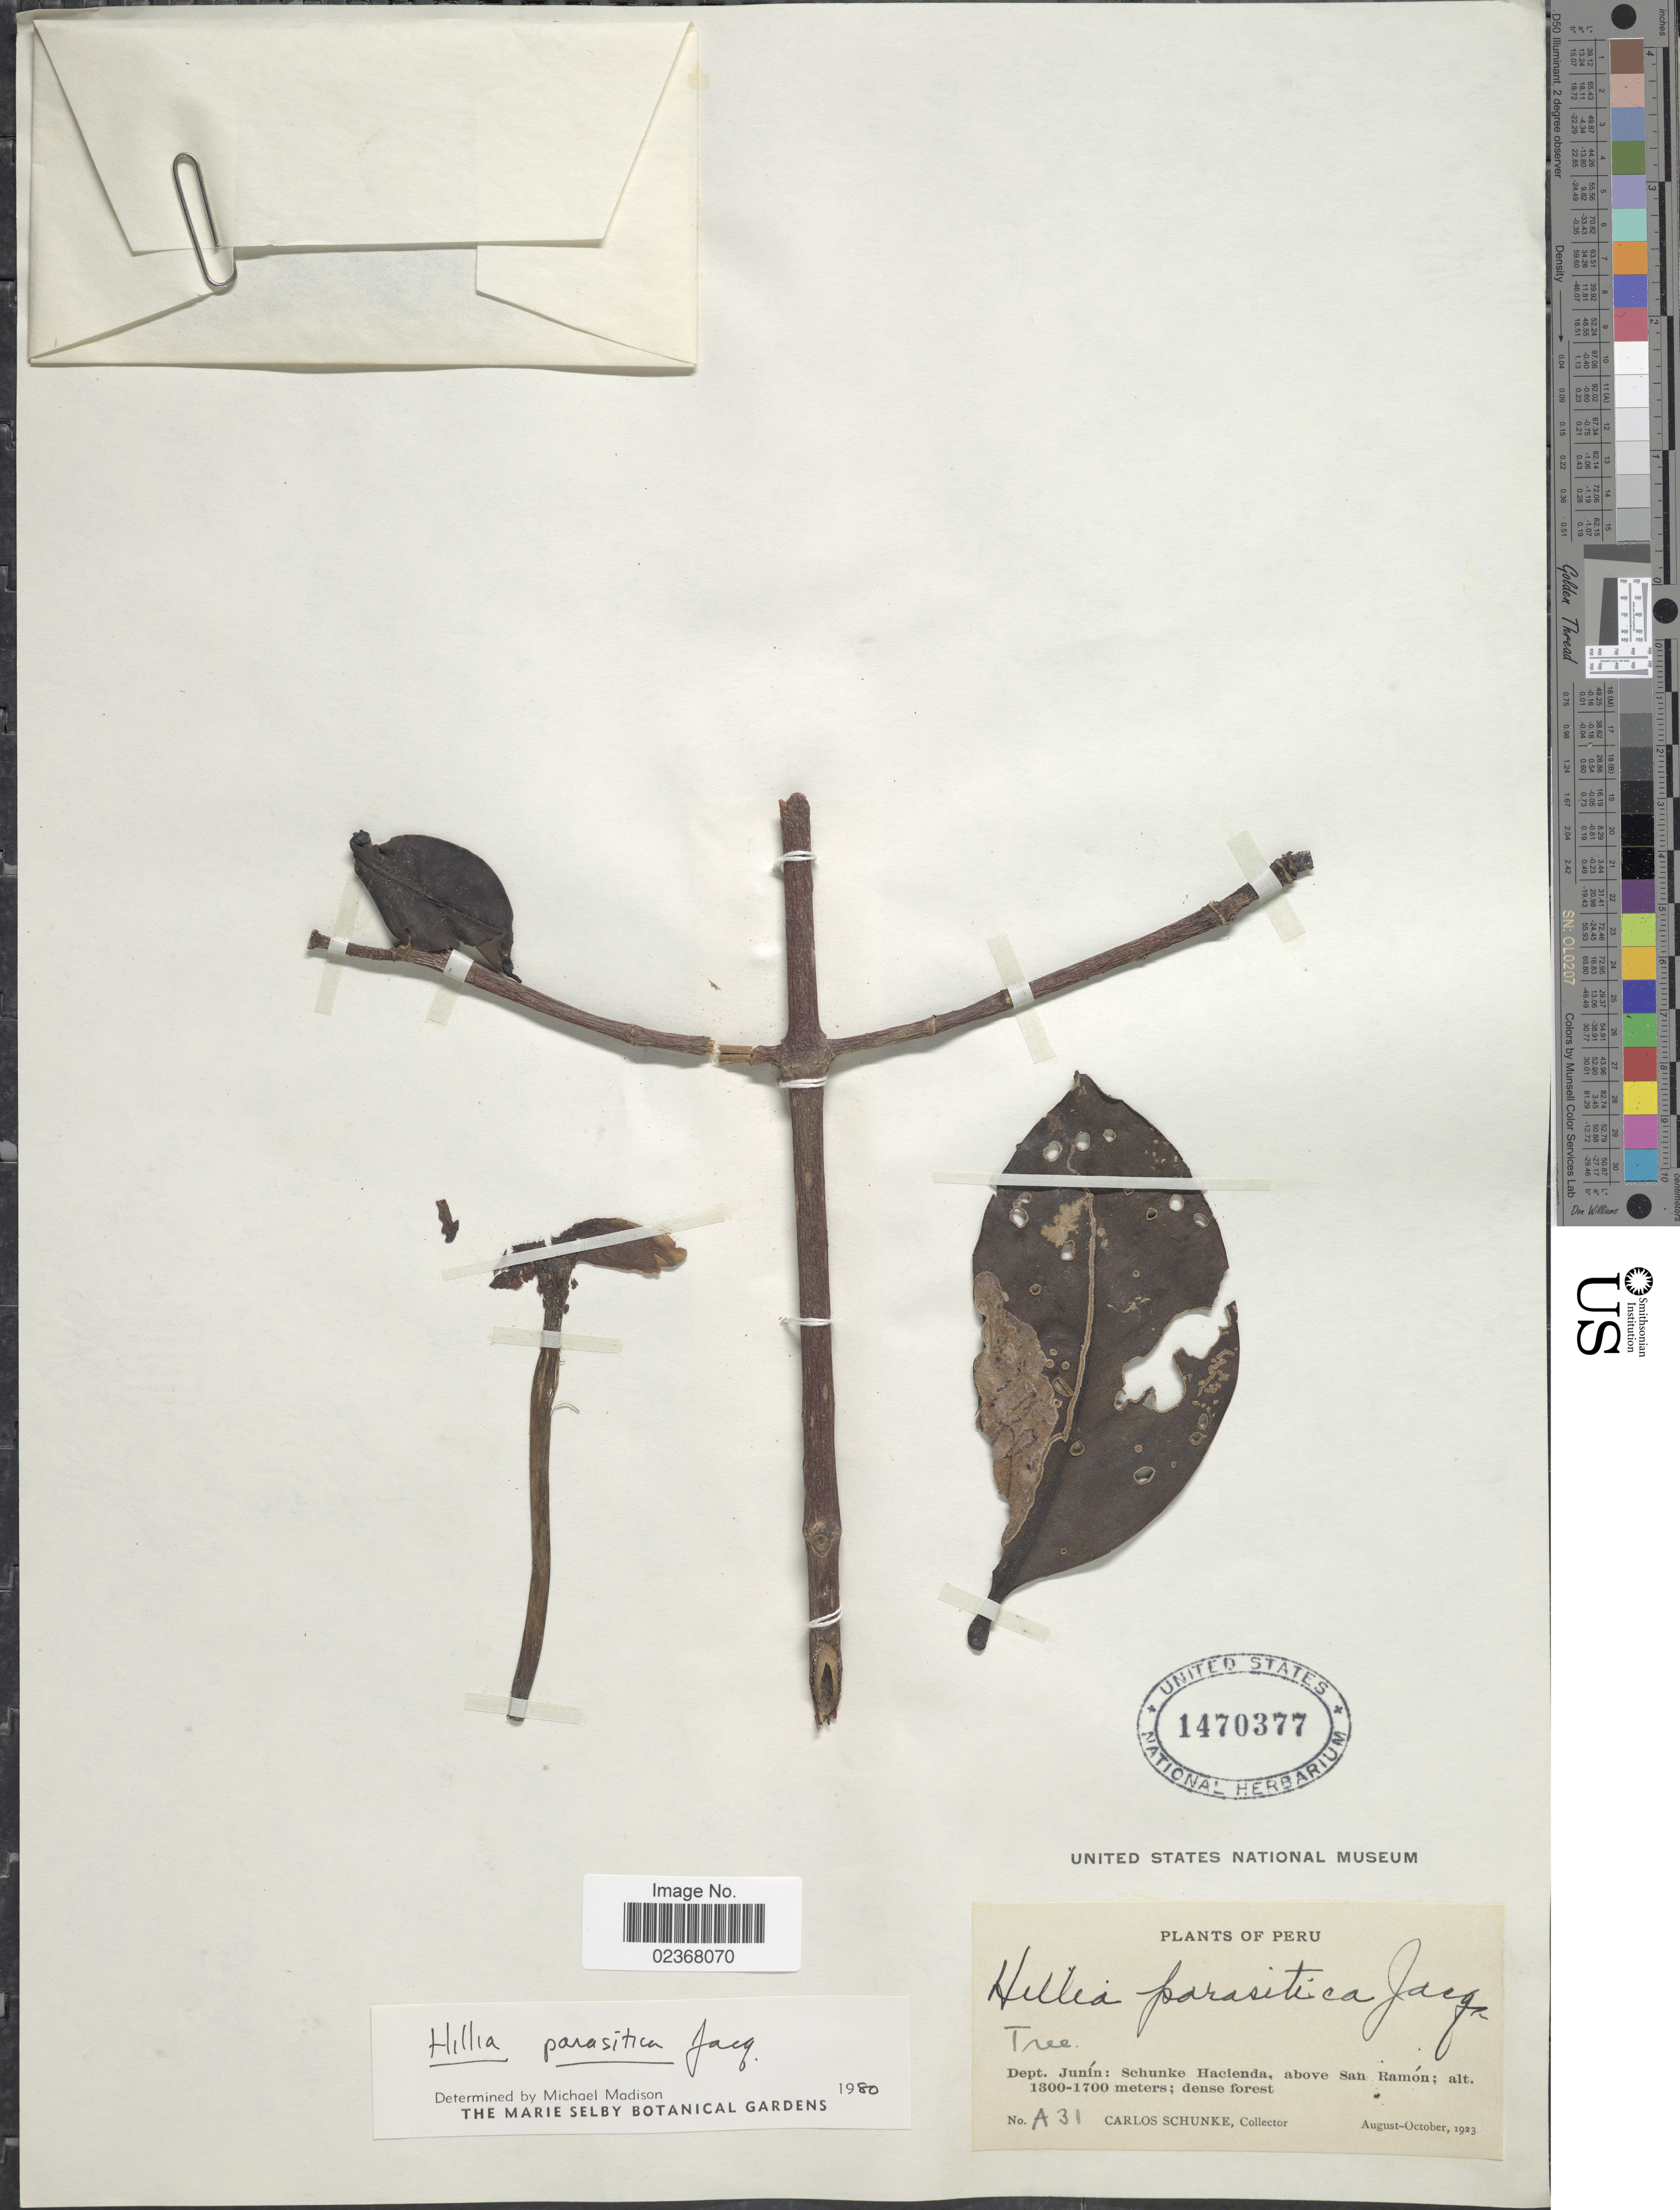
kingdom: Plantae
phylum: Tracheophyta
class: Magnoliopsida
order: Gentianales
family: Rubiaceae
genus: Hillia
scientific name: Hillia parasitica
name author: Jacq.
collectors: C. Schunke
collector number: A31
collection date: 1923-08/1923-10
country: Peru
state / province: Junín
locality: Dept. Junin: Schunke Hacienda, above San Ramon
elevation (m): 1300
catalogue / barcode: US 1470377